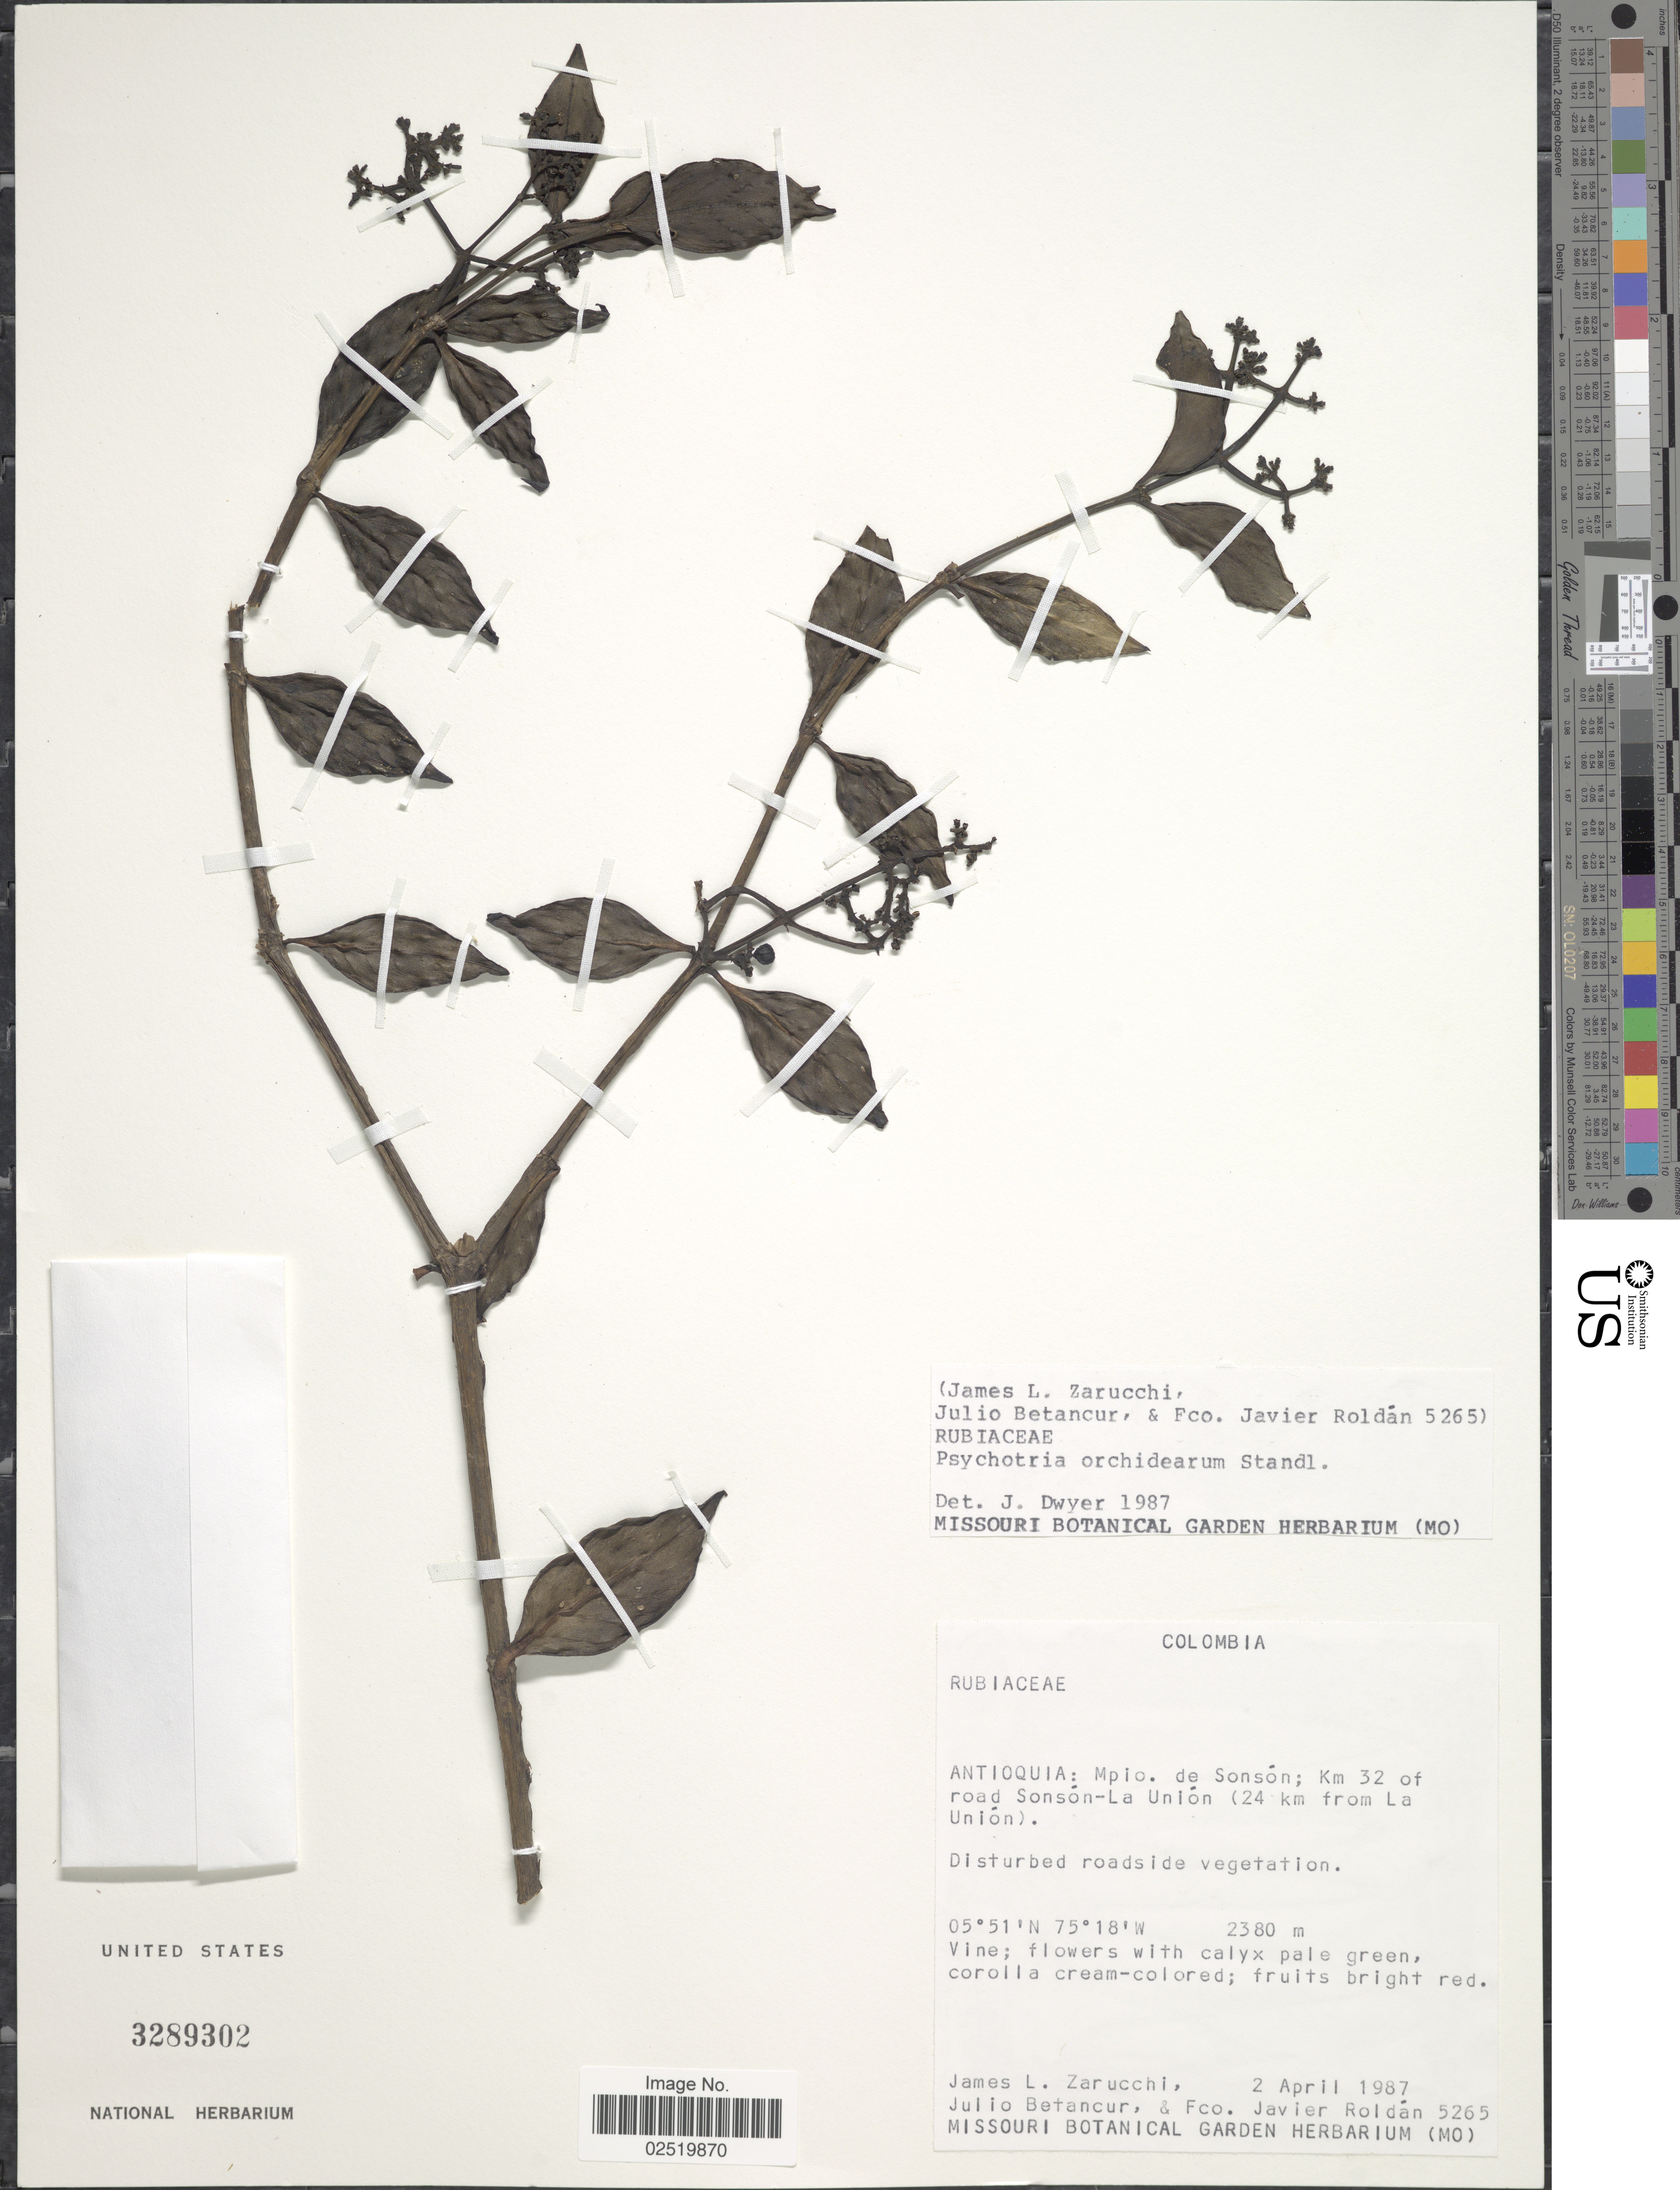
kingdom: Plantae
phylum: Tracheophyta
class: Magnoliopsida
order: Gentianales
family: Rubiaceae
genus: Psychotria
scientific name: Psychotria orchidearum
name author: Standl.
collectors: J. L. Zarucchi, J. Betanacur & F. J. Roldán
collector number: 5265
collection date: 1987-04-02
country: Colombia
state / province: Antioquia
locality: Mpio. de Sonson; Km 32 of road Sonson-La Union (24 km from la Union)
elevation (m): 2380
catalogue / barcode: US 3289302